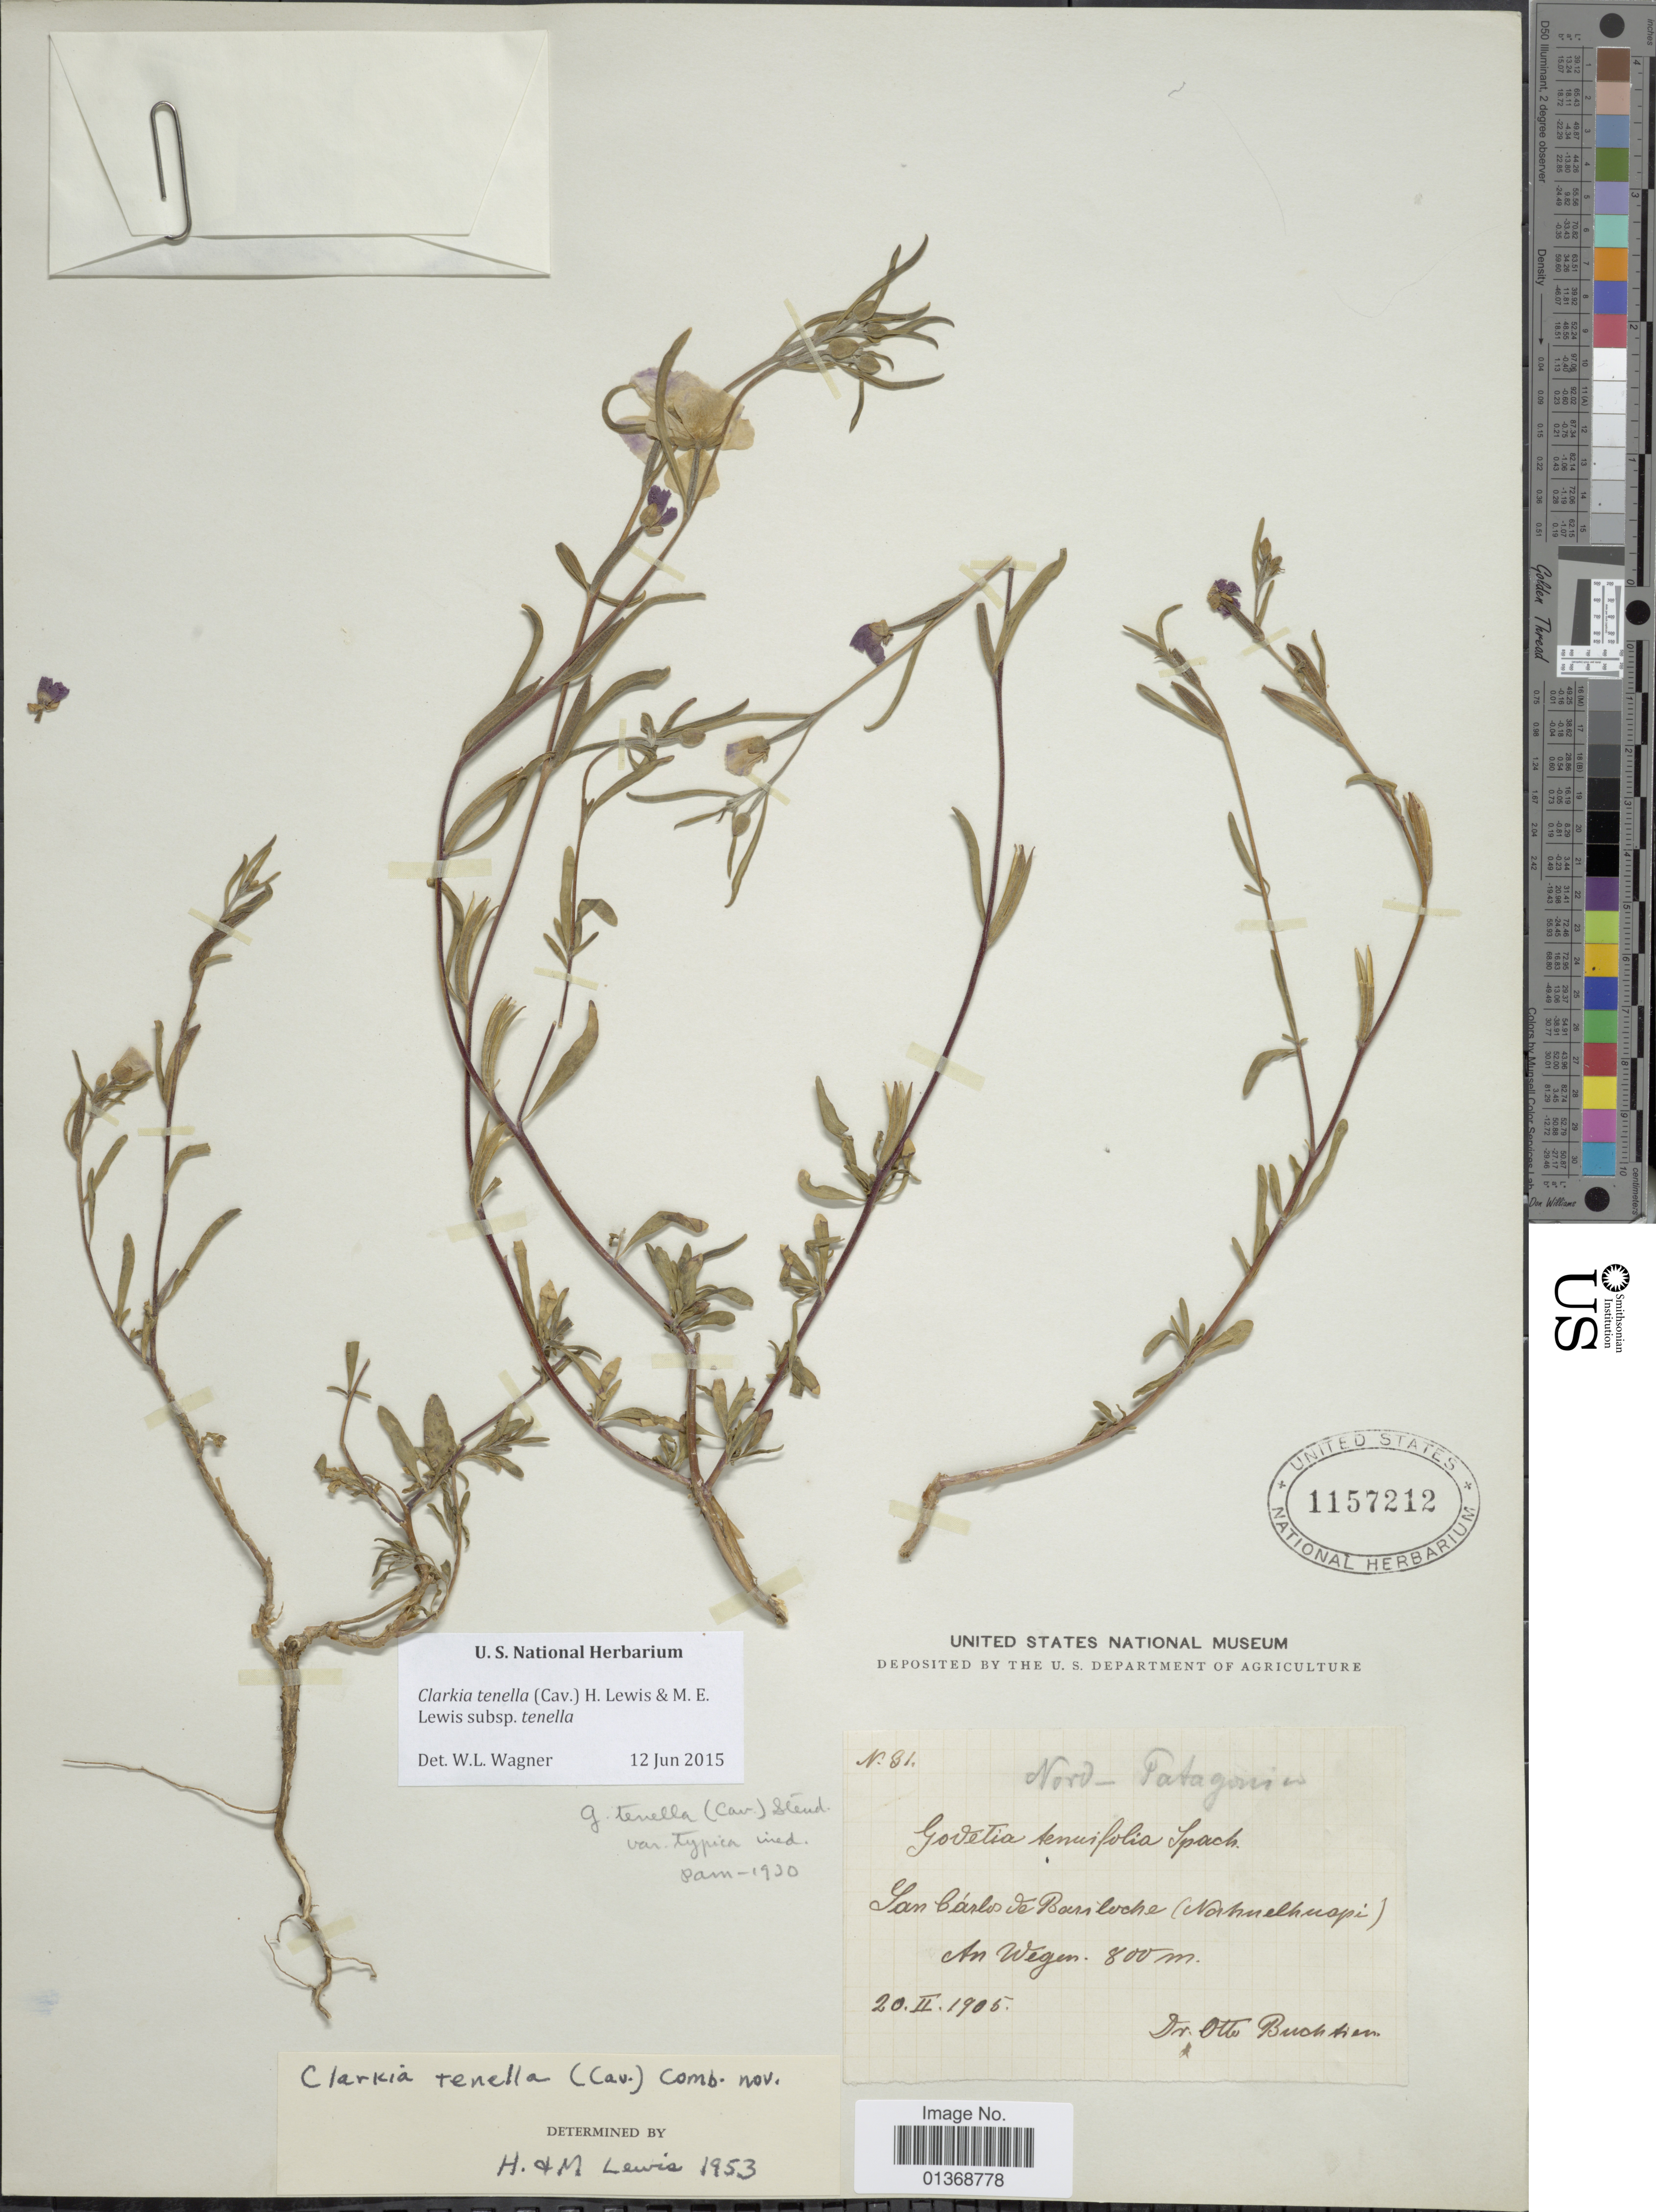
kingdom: Plantae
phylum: Tracheophyta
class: Magnoliopsida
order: Myrtales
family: Onagraceae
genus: Clarkia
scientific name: Clarkia tenella subsp. tenella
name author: (Cav.) F. H. Lewis & M.E. Lewis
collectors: O. Buchtien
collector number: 31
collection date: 1905-02-20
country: Argentina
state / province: Rio Negro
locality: San Cárlos de Bariloche (Nahuelhuapi), An Wegen.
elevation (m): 800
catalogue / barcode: US 1157212